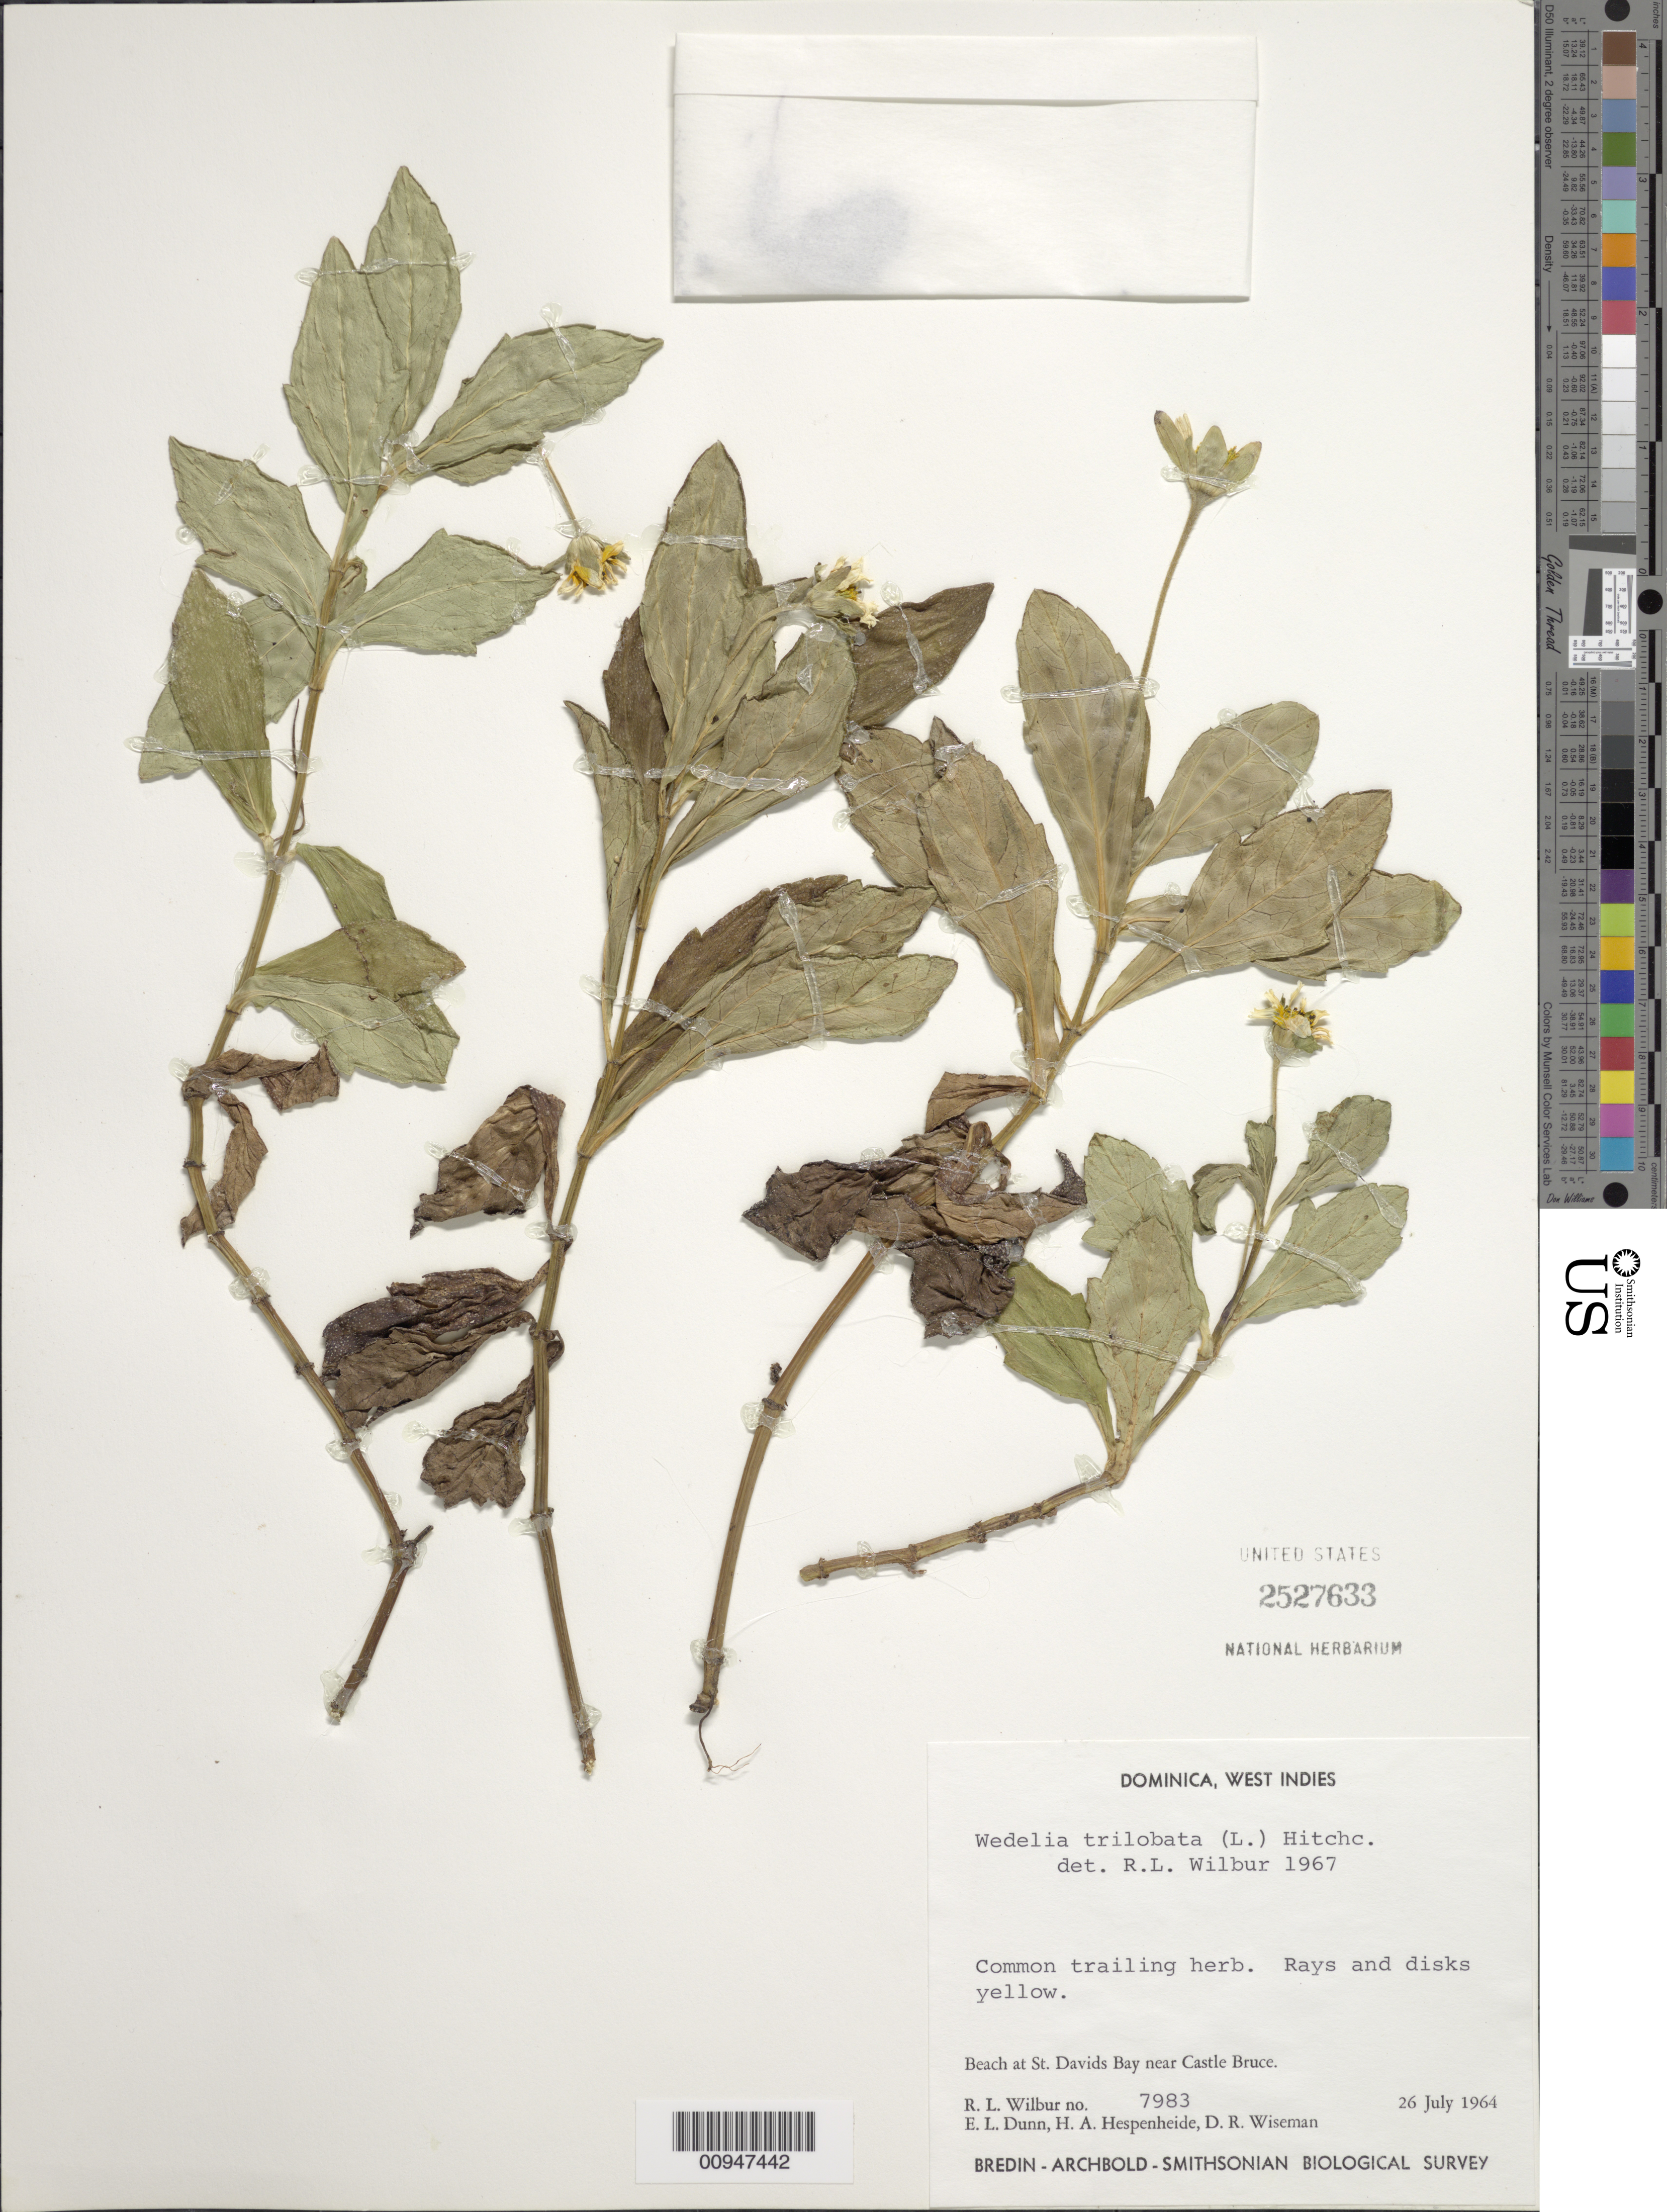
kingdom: Plantae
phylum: Tracheophyta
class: Magnoliopsida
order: Asterales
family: Asteraceae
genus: Sphagneticola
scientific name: Sphagneticola trilobata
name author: (L.) Pruski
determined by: Wilbur, R. L.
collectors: R. L. Wilbur, E. Dunn, H. A. Hespenheide & D. R. Wiseman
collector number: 7983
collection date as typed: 26 Jul 1964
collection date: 1964-07-26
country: Dominica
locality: Beach at St. Davids Bay near Castle Bruce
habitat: Beach; Common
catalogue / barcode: US 527633